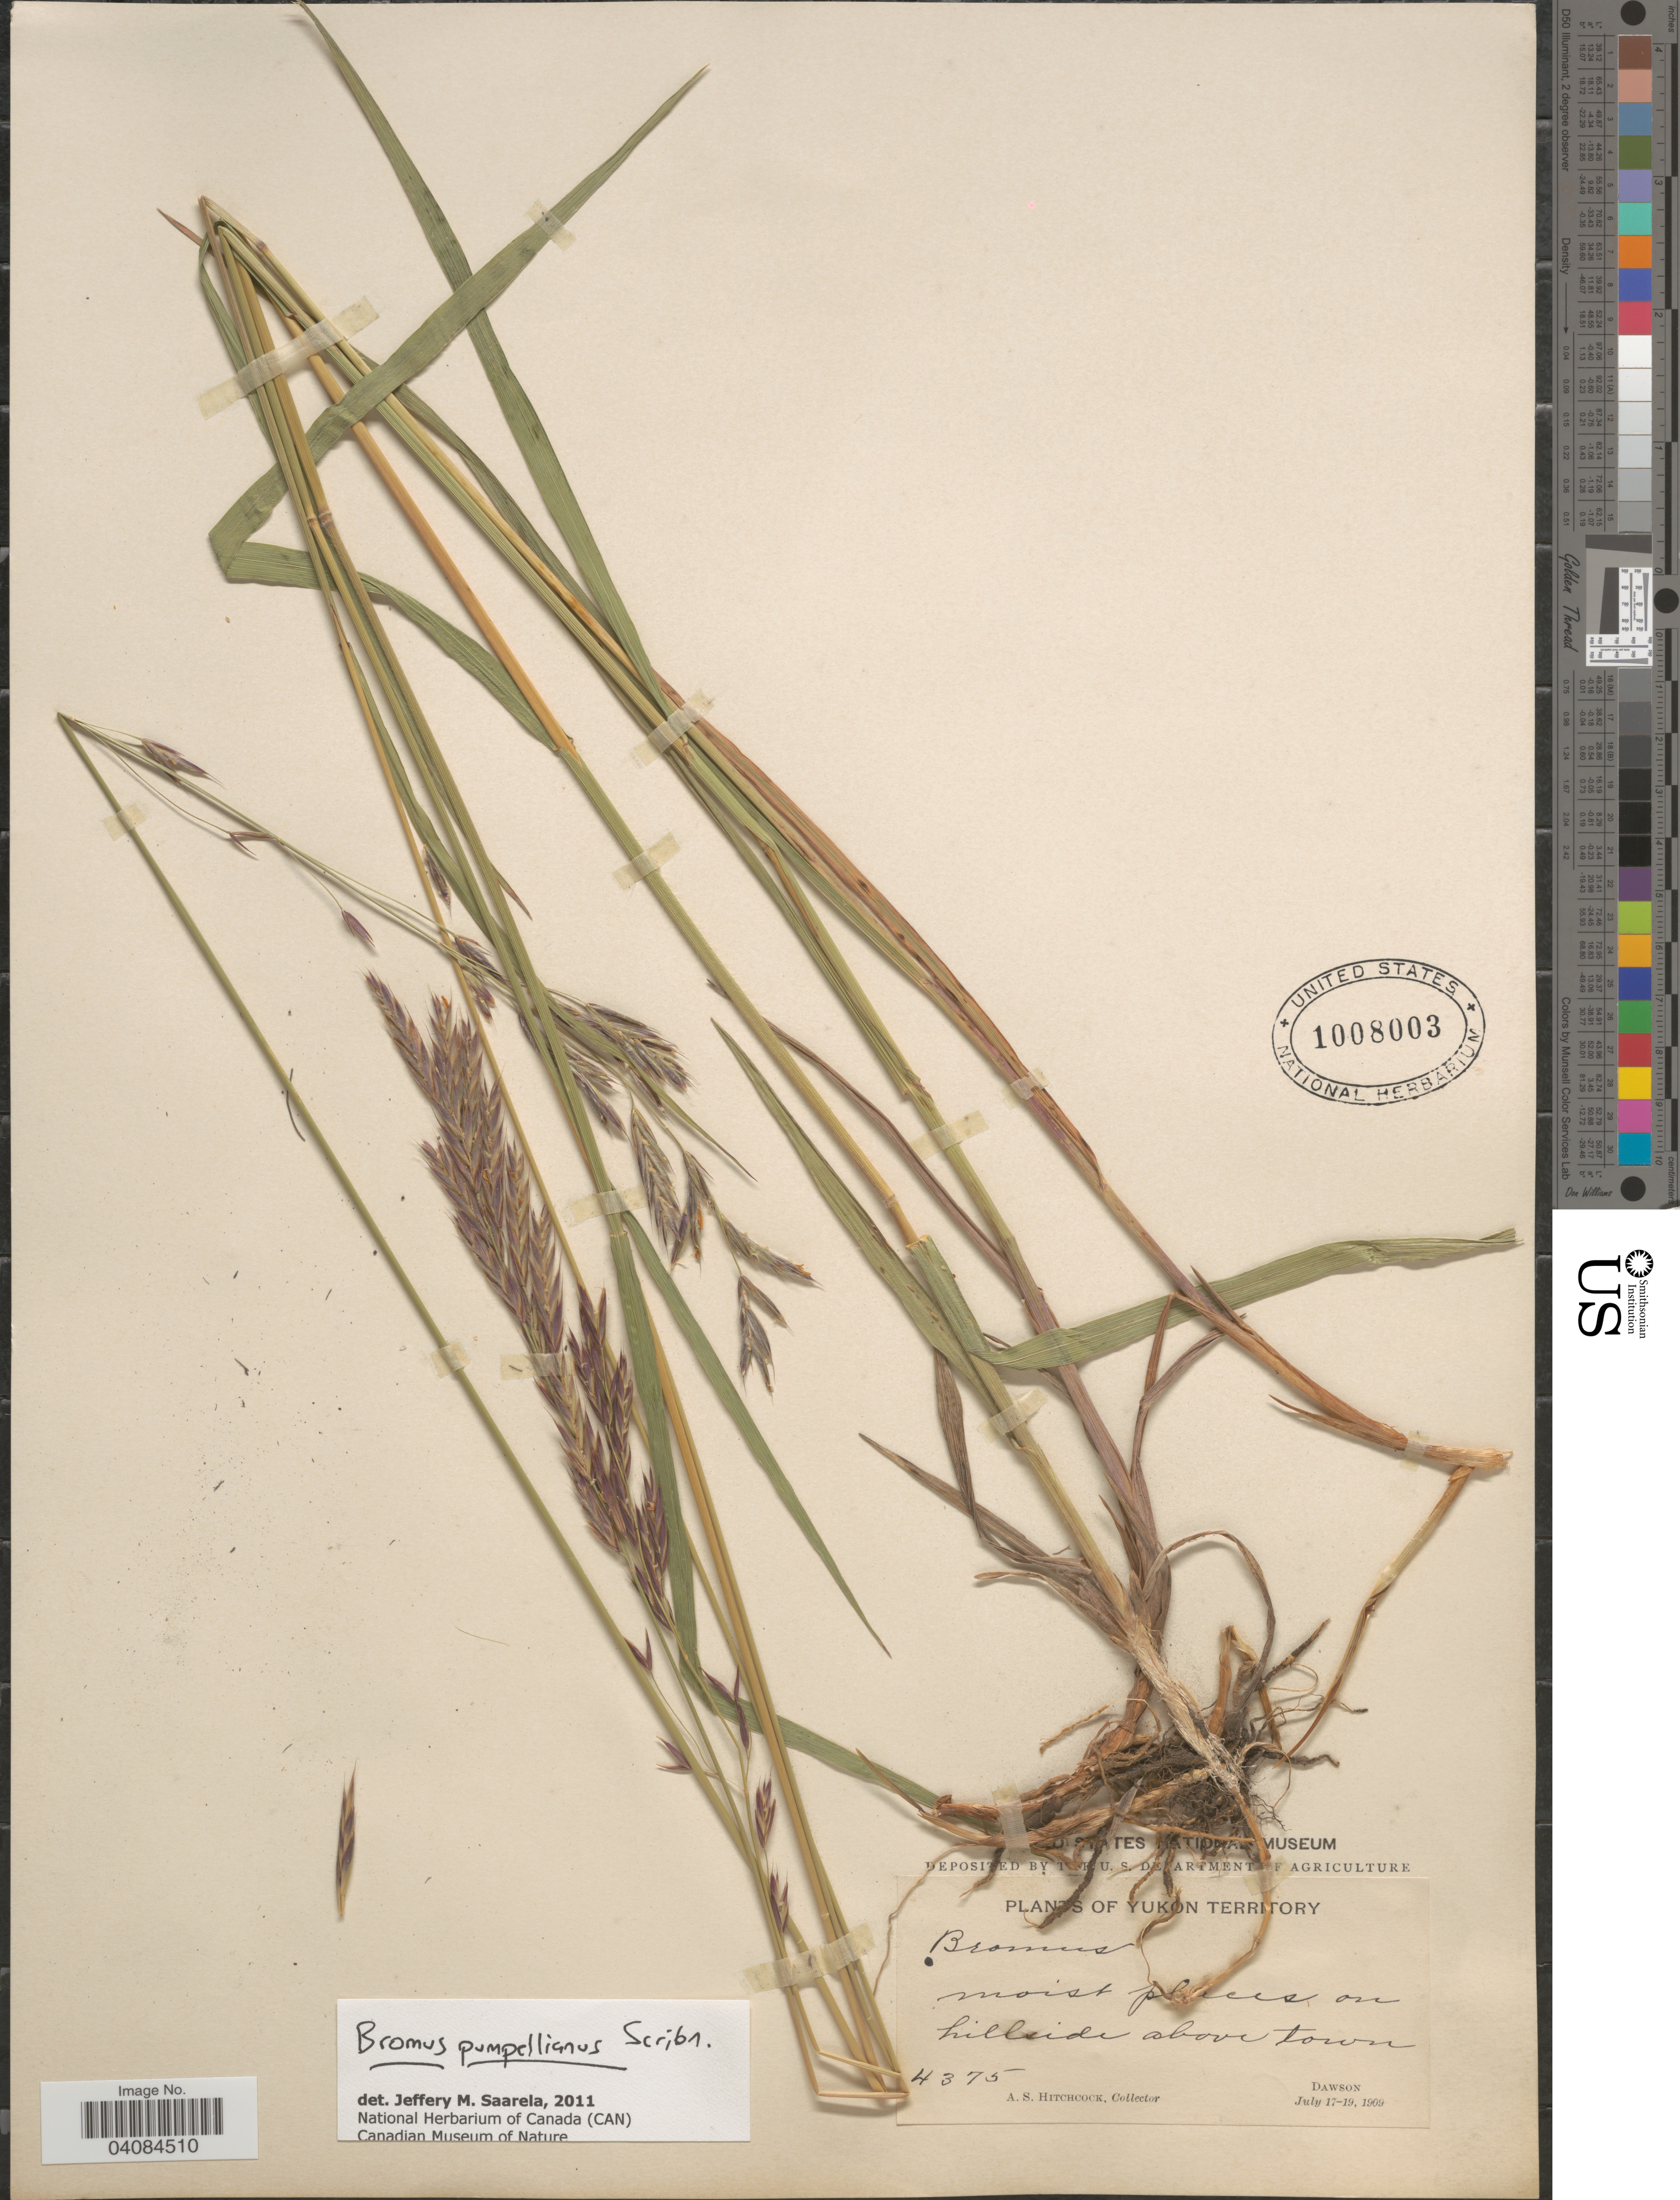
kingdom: Plantae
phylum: Tracheophyta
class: Liliopsida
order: Poales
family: Poaceae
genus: Bromus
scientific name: Bromus pumpellianus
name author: Scribn.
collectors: A. S. Hitchcock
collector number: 4375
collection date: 1909-07-17/1909-07-19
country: Canada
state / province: Yukon Territory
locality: On hillside above town. Dawson.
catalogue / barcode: US 1008003